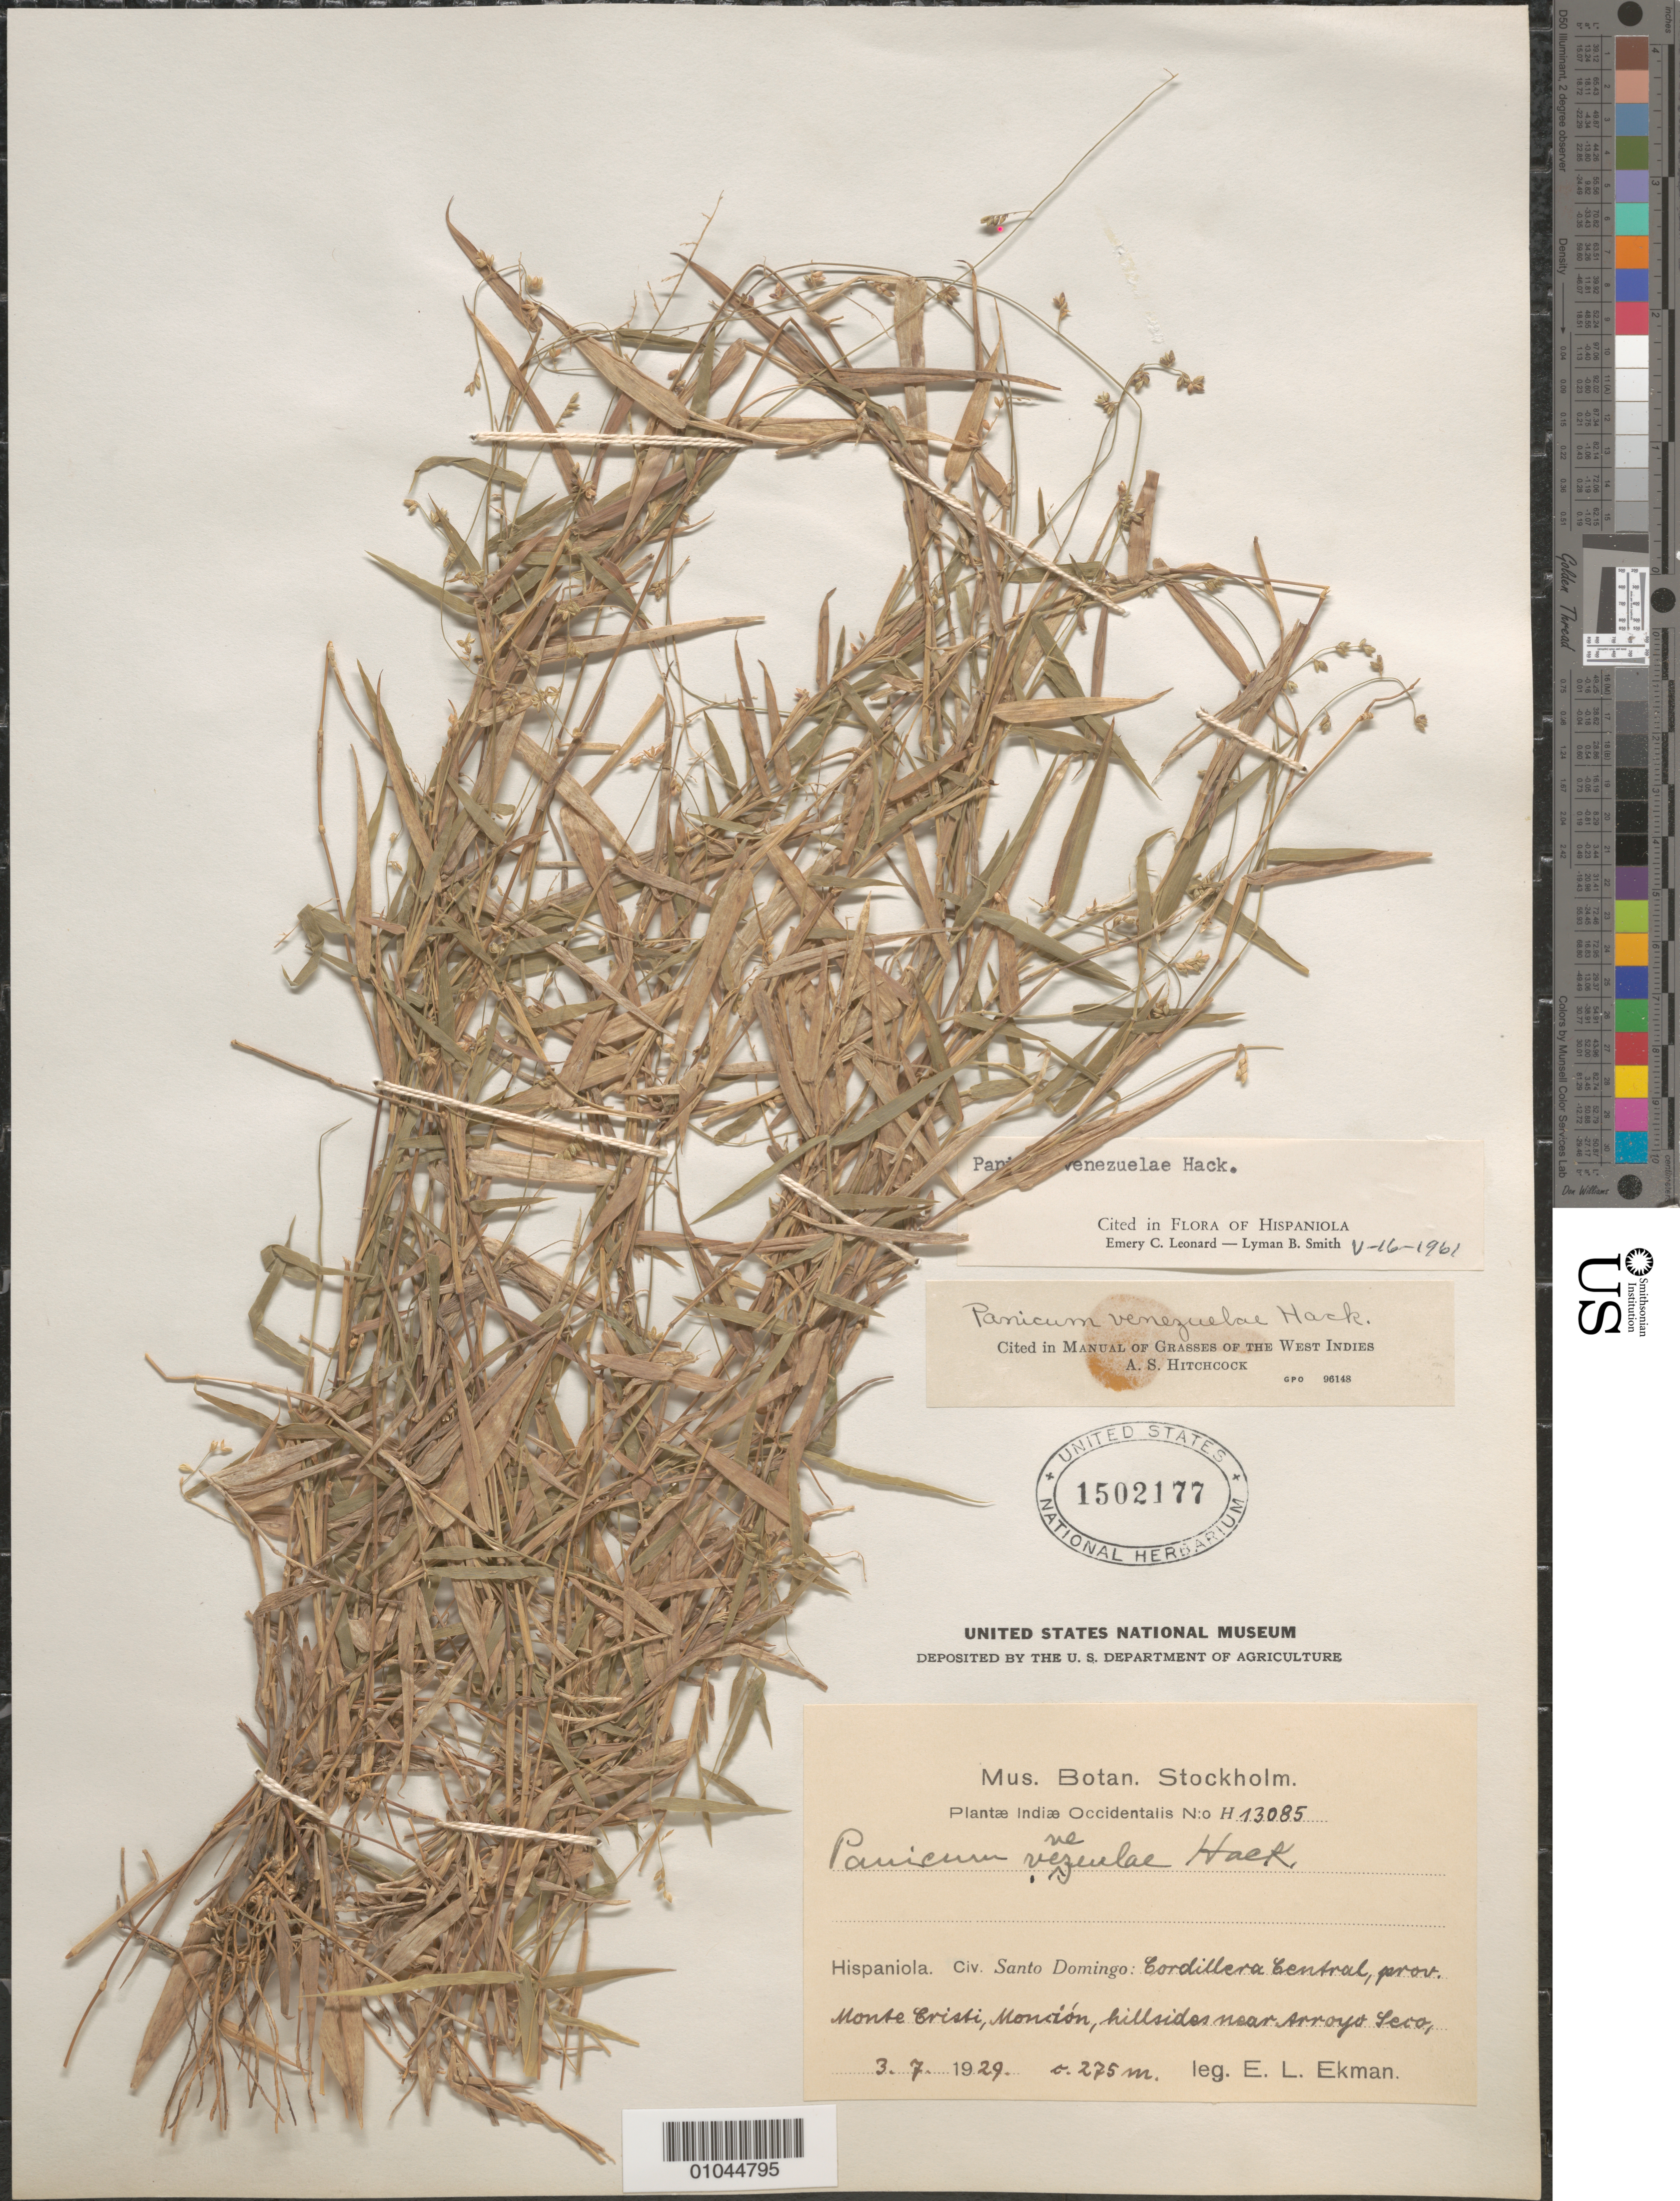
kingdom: Plantae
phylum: Tracheophyta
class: Liliopsida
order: Poales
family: Poaceae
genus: Panicum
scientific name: Panicum venezuelae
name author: Hack.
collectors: E. L. Ekman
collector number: H 13085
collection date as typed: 03 Jul 1929 or 07 Mar 1929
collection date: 1929-03-07 or 1929-07-03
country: Dominican Republic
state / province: Monte Cristi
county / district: Monción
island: Hispaniola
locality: Cordillera Central, near Arroyo Seco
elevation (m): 275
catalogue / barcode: US 1502177